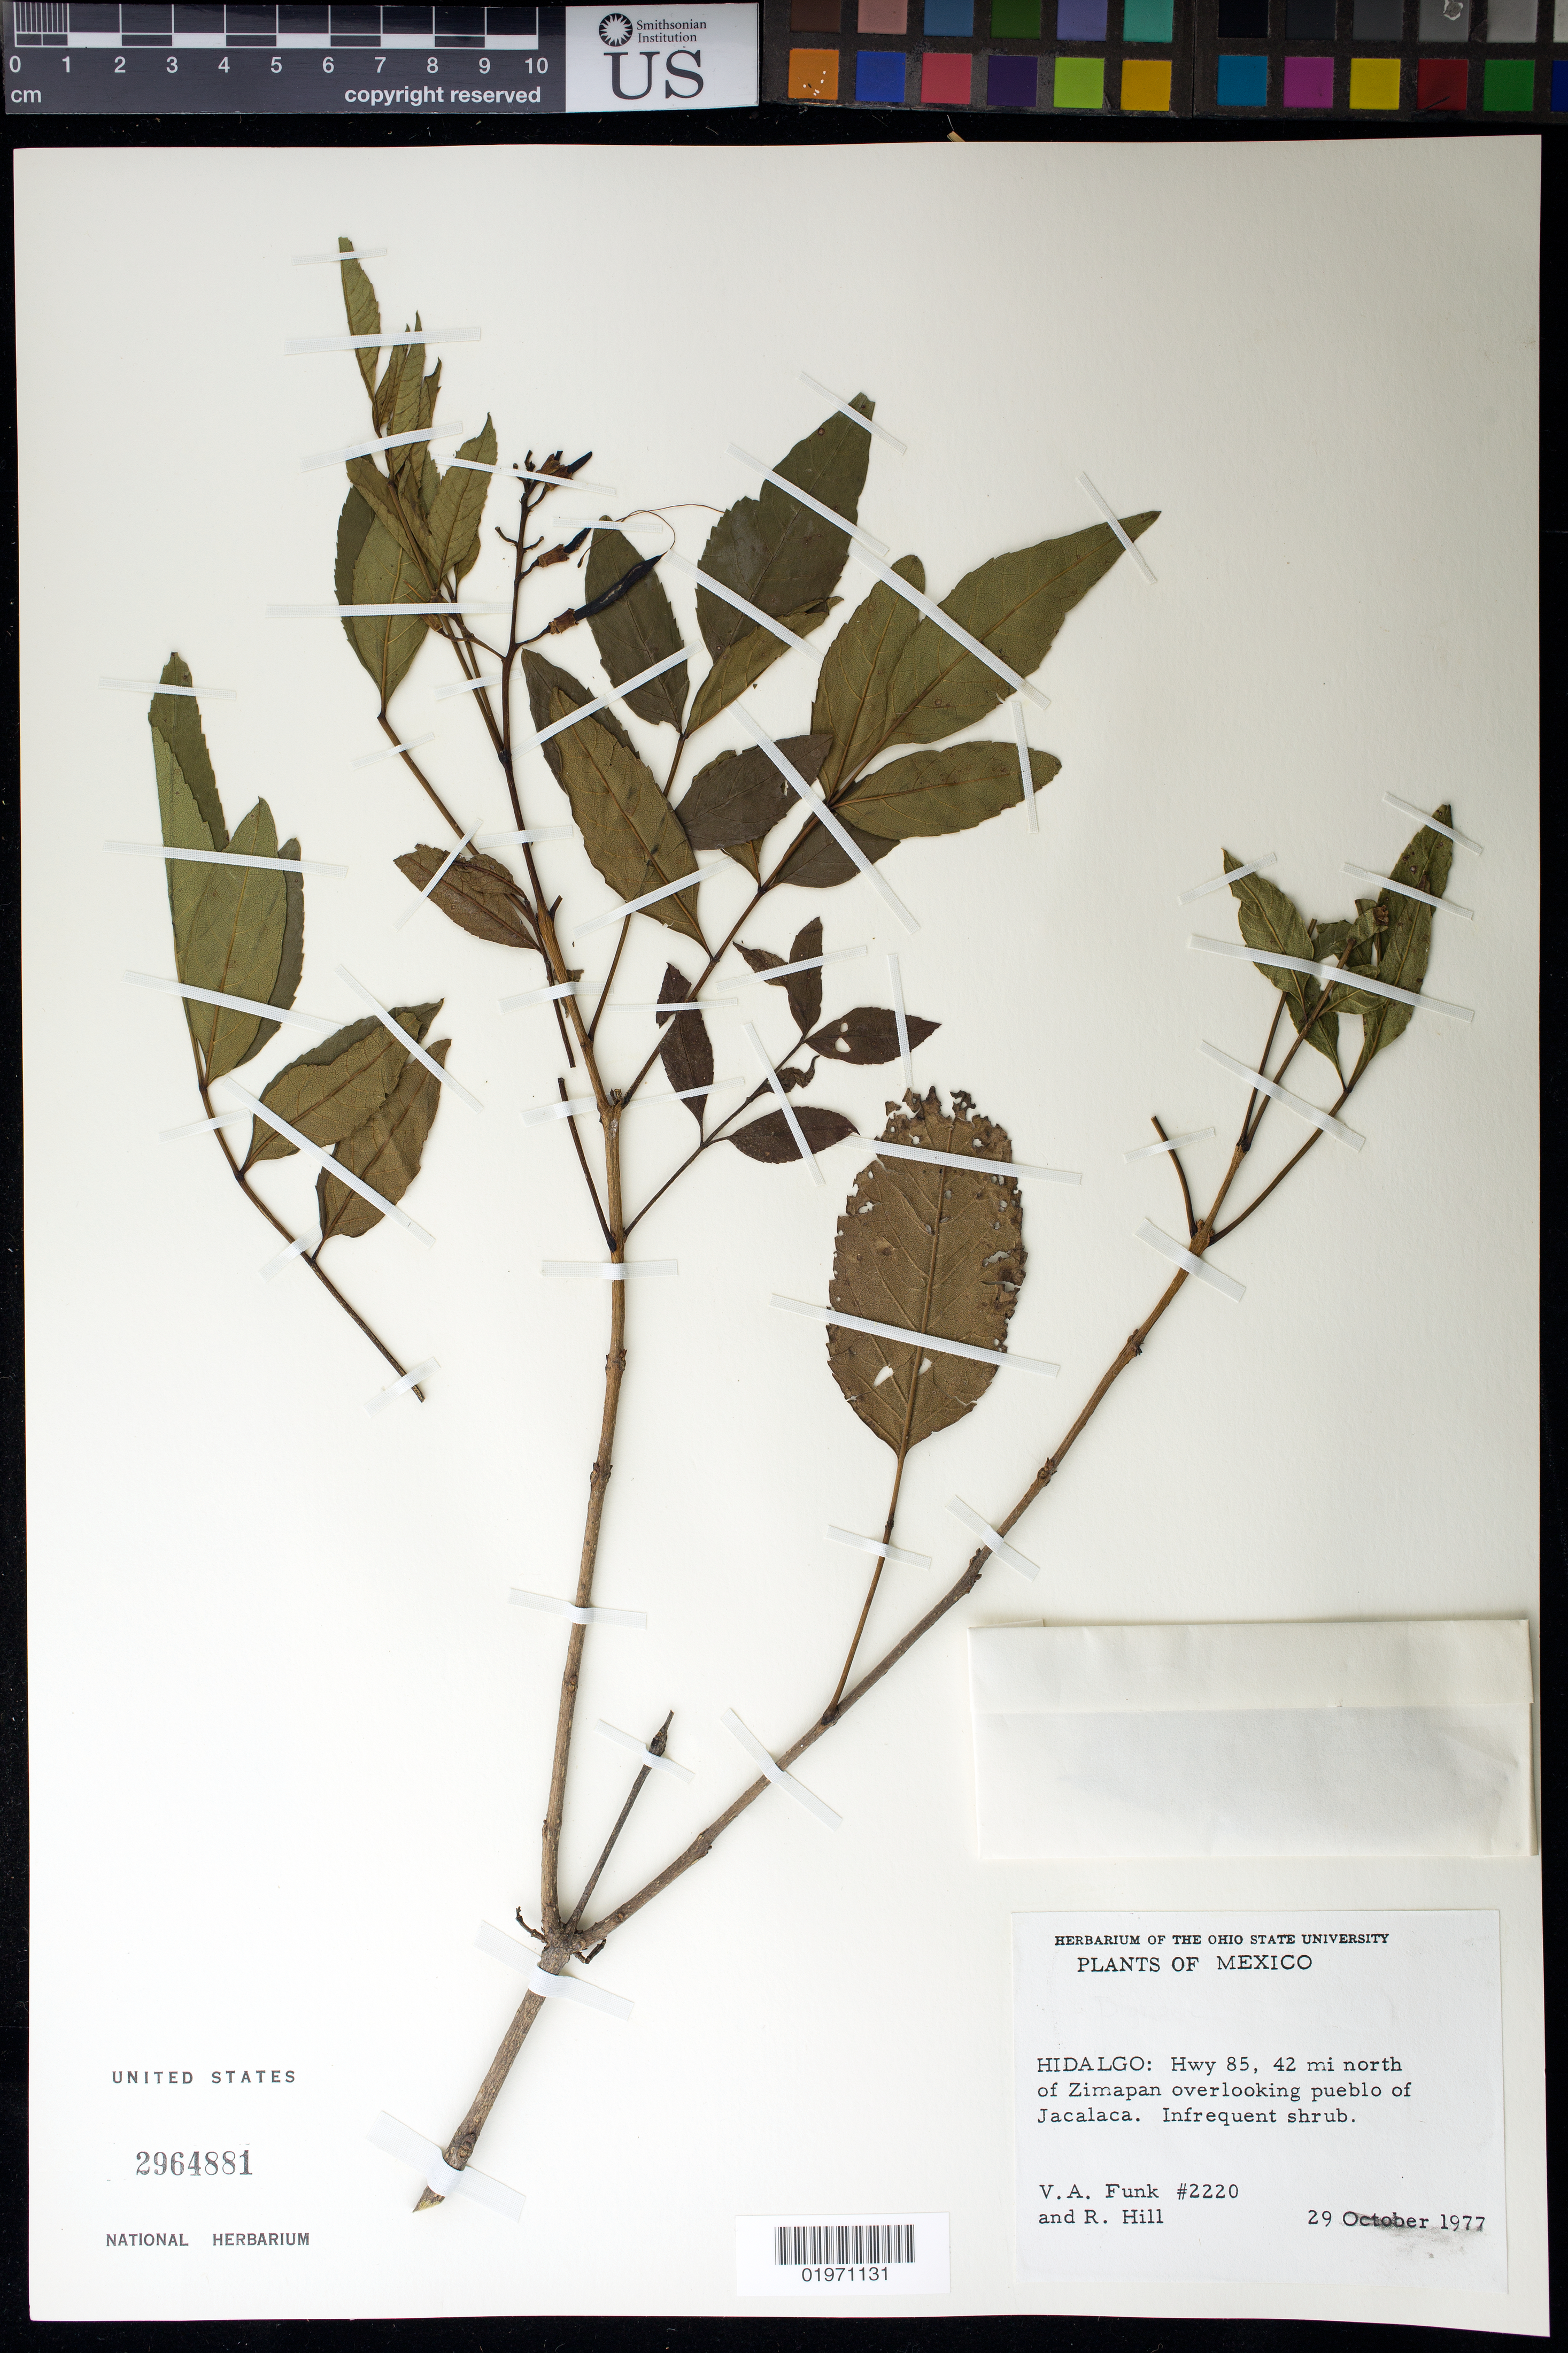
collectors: V. Funk & R. Hill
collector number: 2220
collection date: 1977-10-29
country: Mexico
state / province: Hidalgo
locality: Hwy 85, 42 mi north of Zimapan overlooking pueblo of Jacalaca, rocky cliffs.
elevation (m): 2300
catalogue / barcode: US 2964881